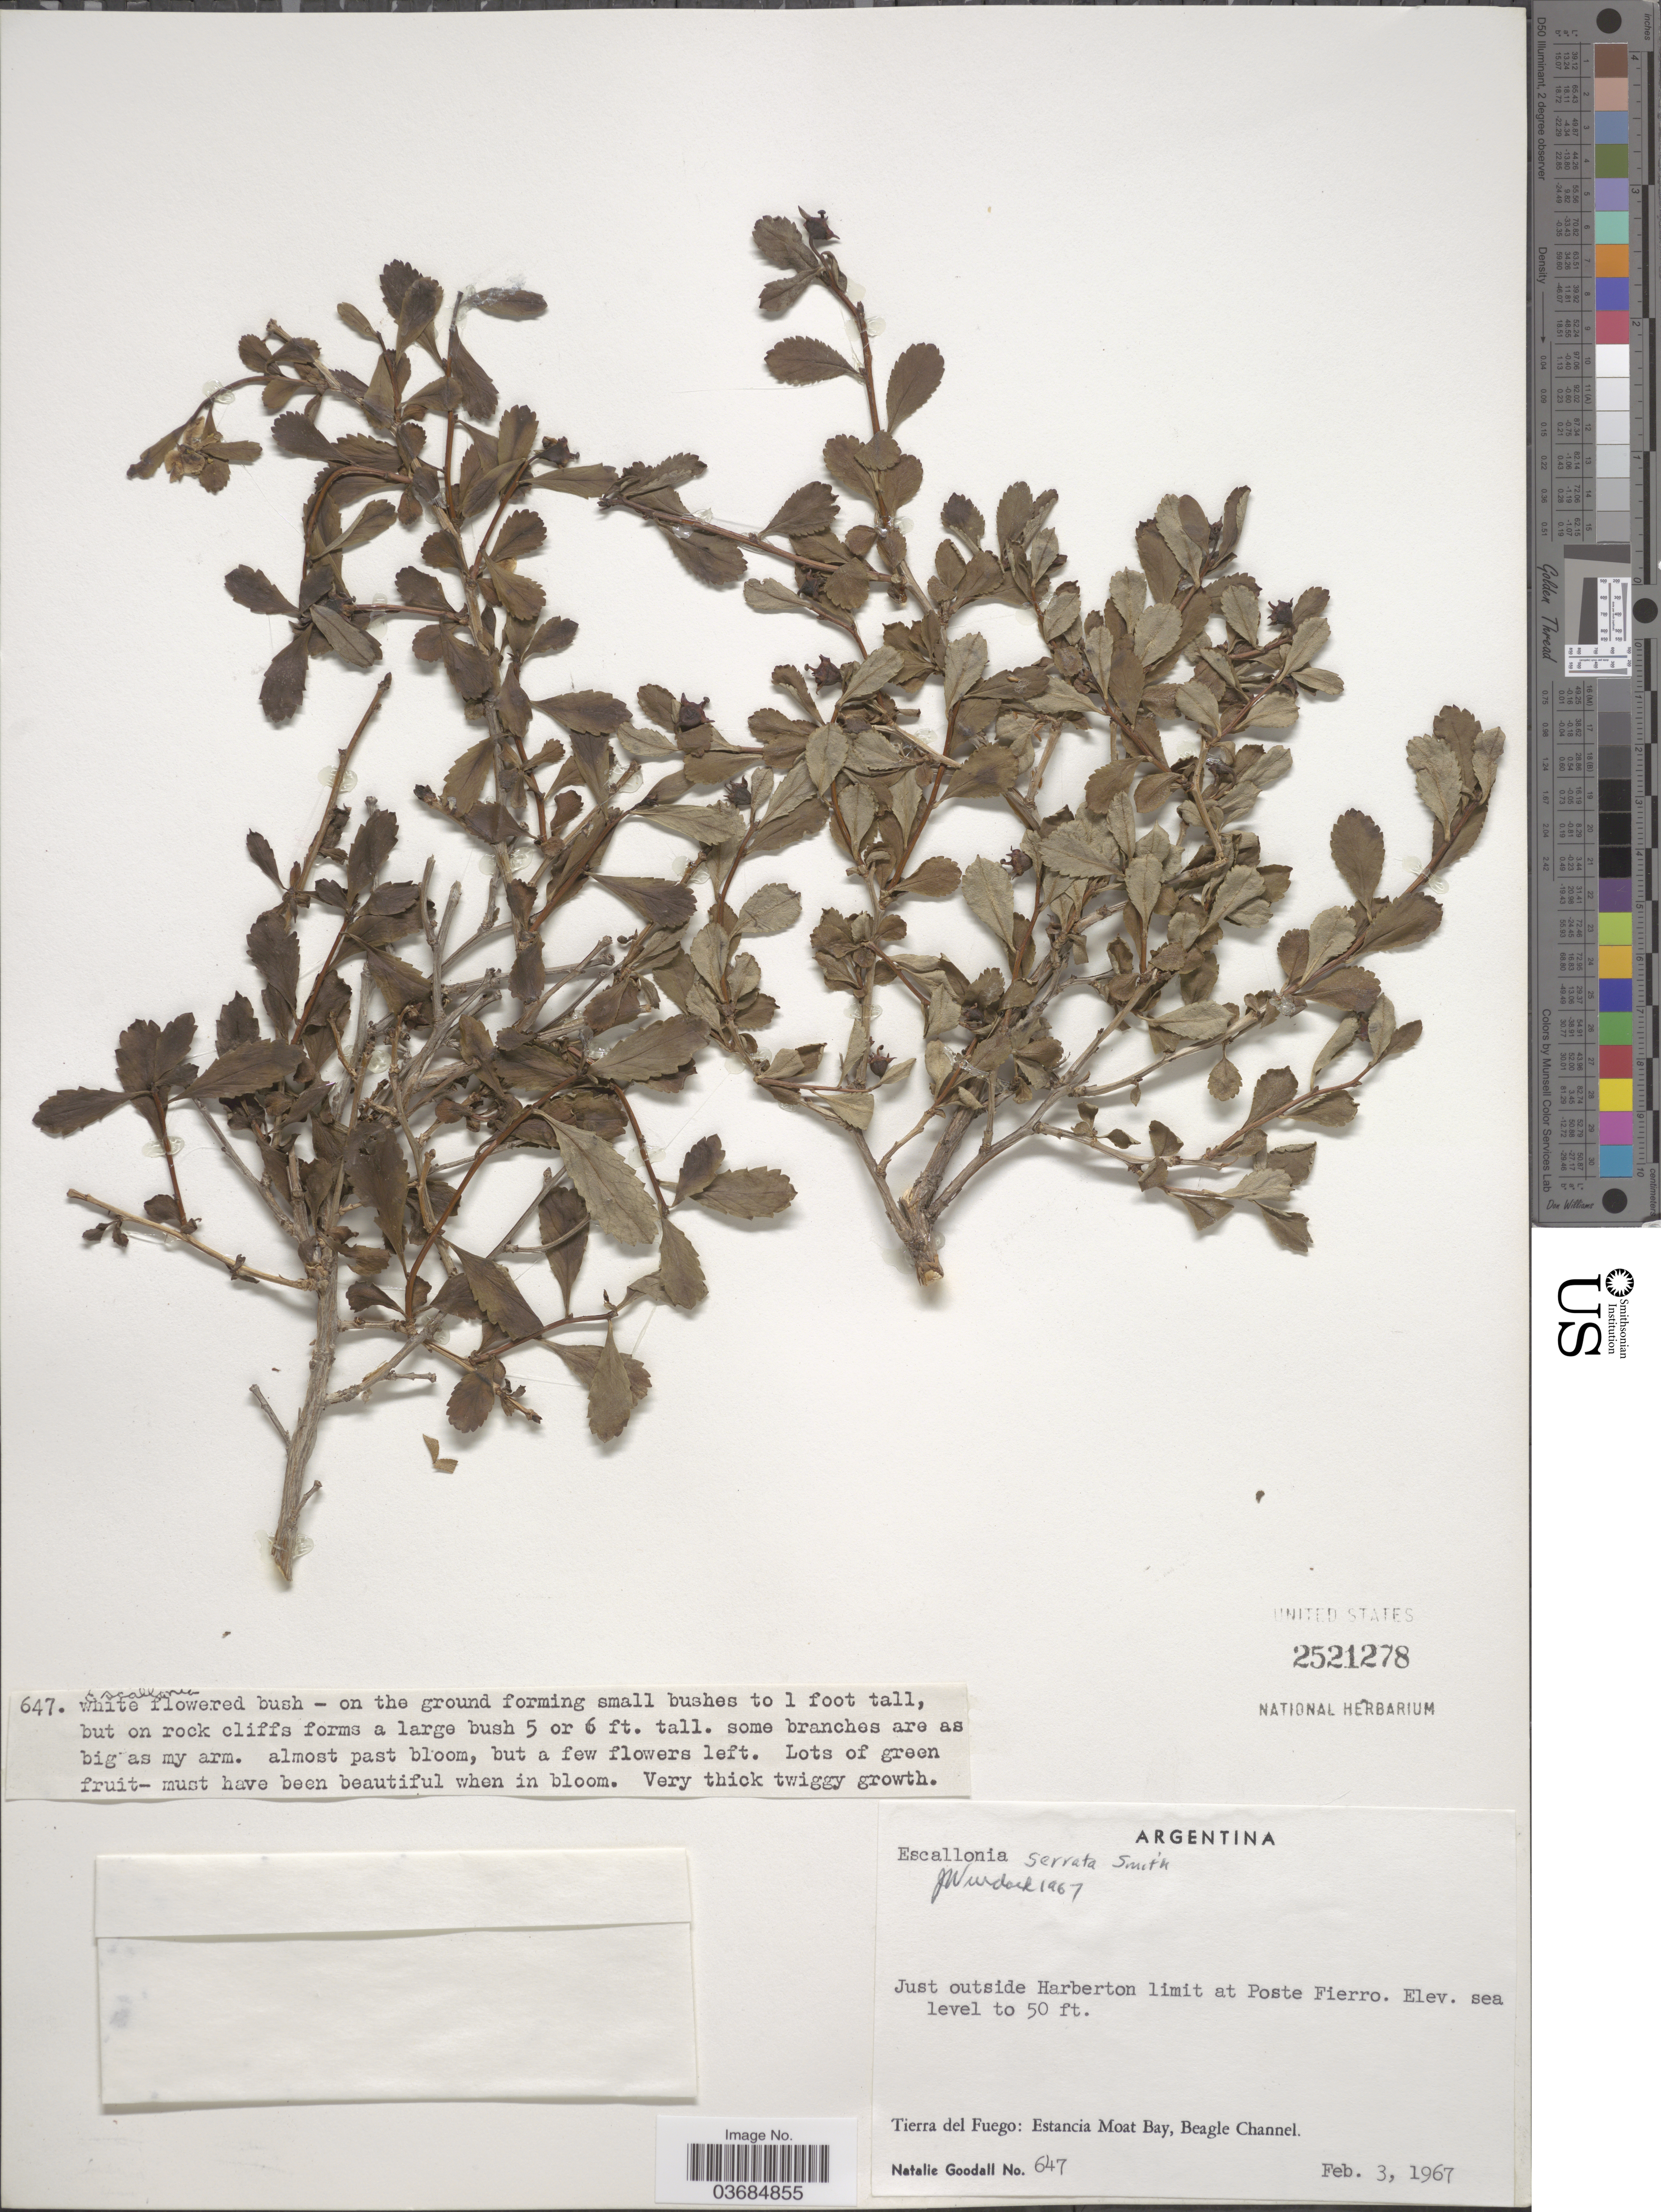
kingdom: Plantae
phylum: Tracheophyta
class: Magnoliopsida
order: Escalloniales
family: Escalloniaceae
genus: Escallonia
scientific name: Escallonia serrata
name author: Sm.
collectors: N. Goodall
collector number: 647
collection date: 1967-02-03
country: Argentina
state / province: Tierra del Fuego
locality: Just outside Harberton limit at Poste Fierro. Estancia Moat Bay, Beagle Channel.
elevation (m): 0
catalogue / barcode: US 2521278